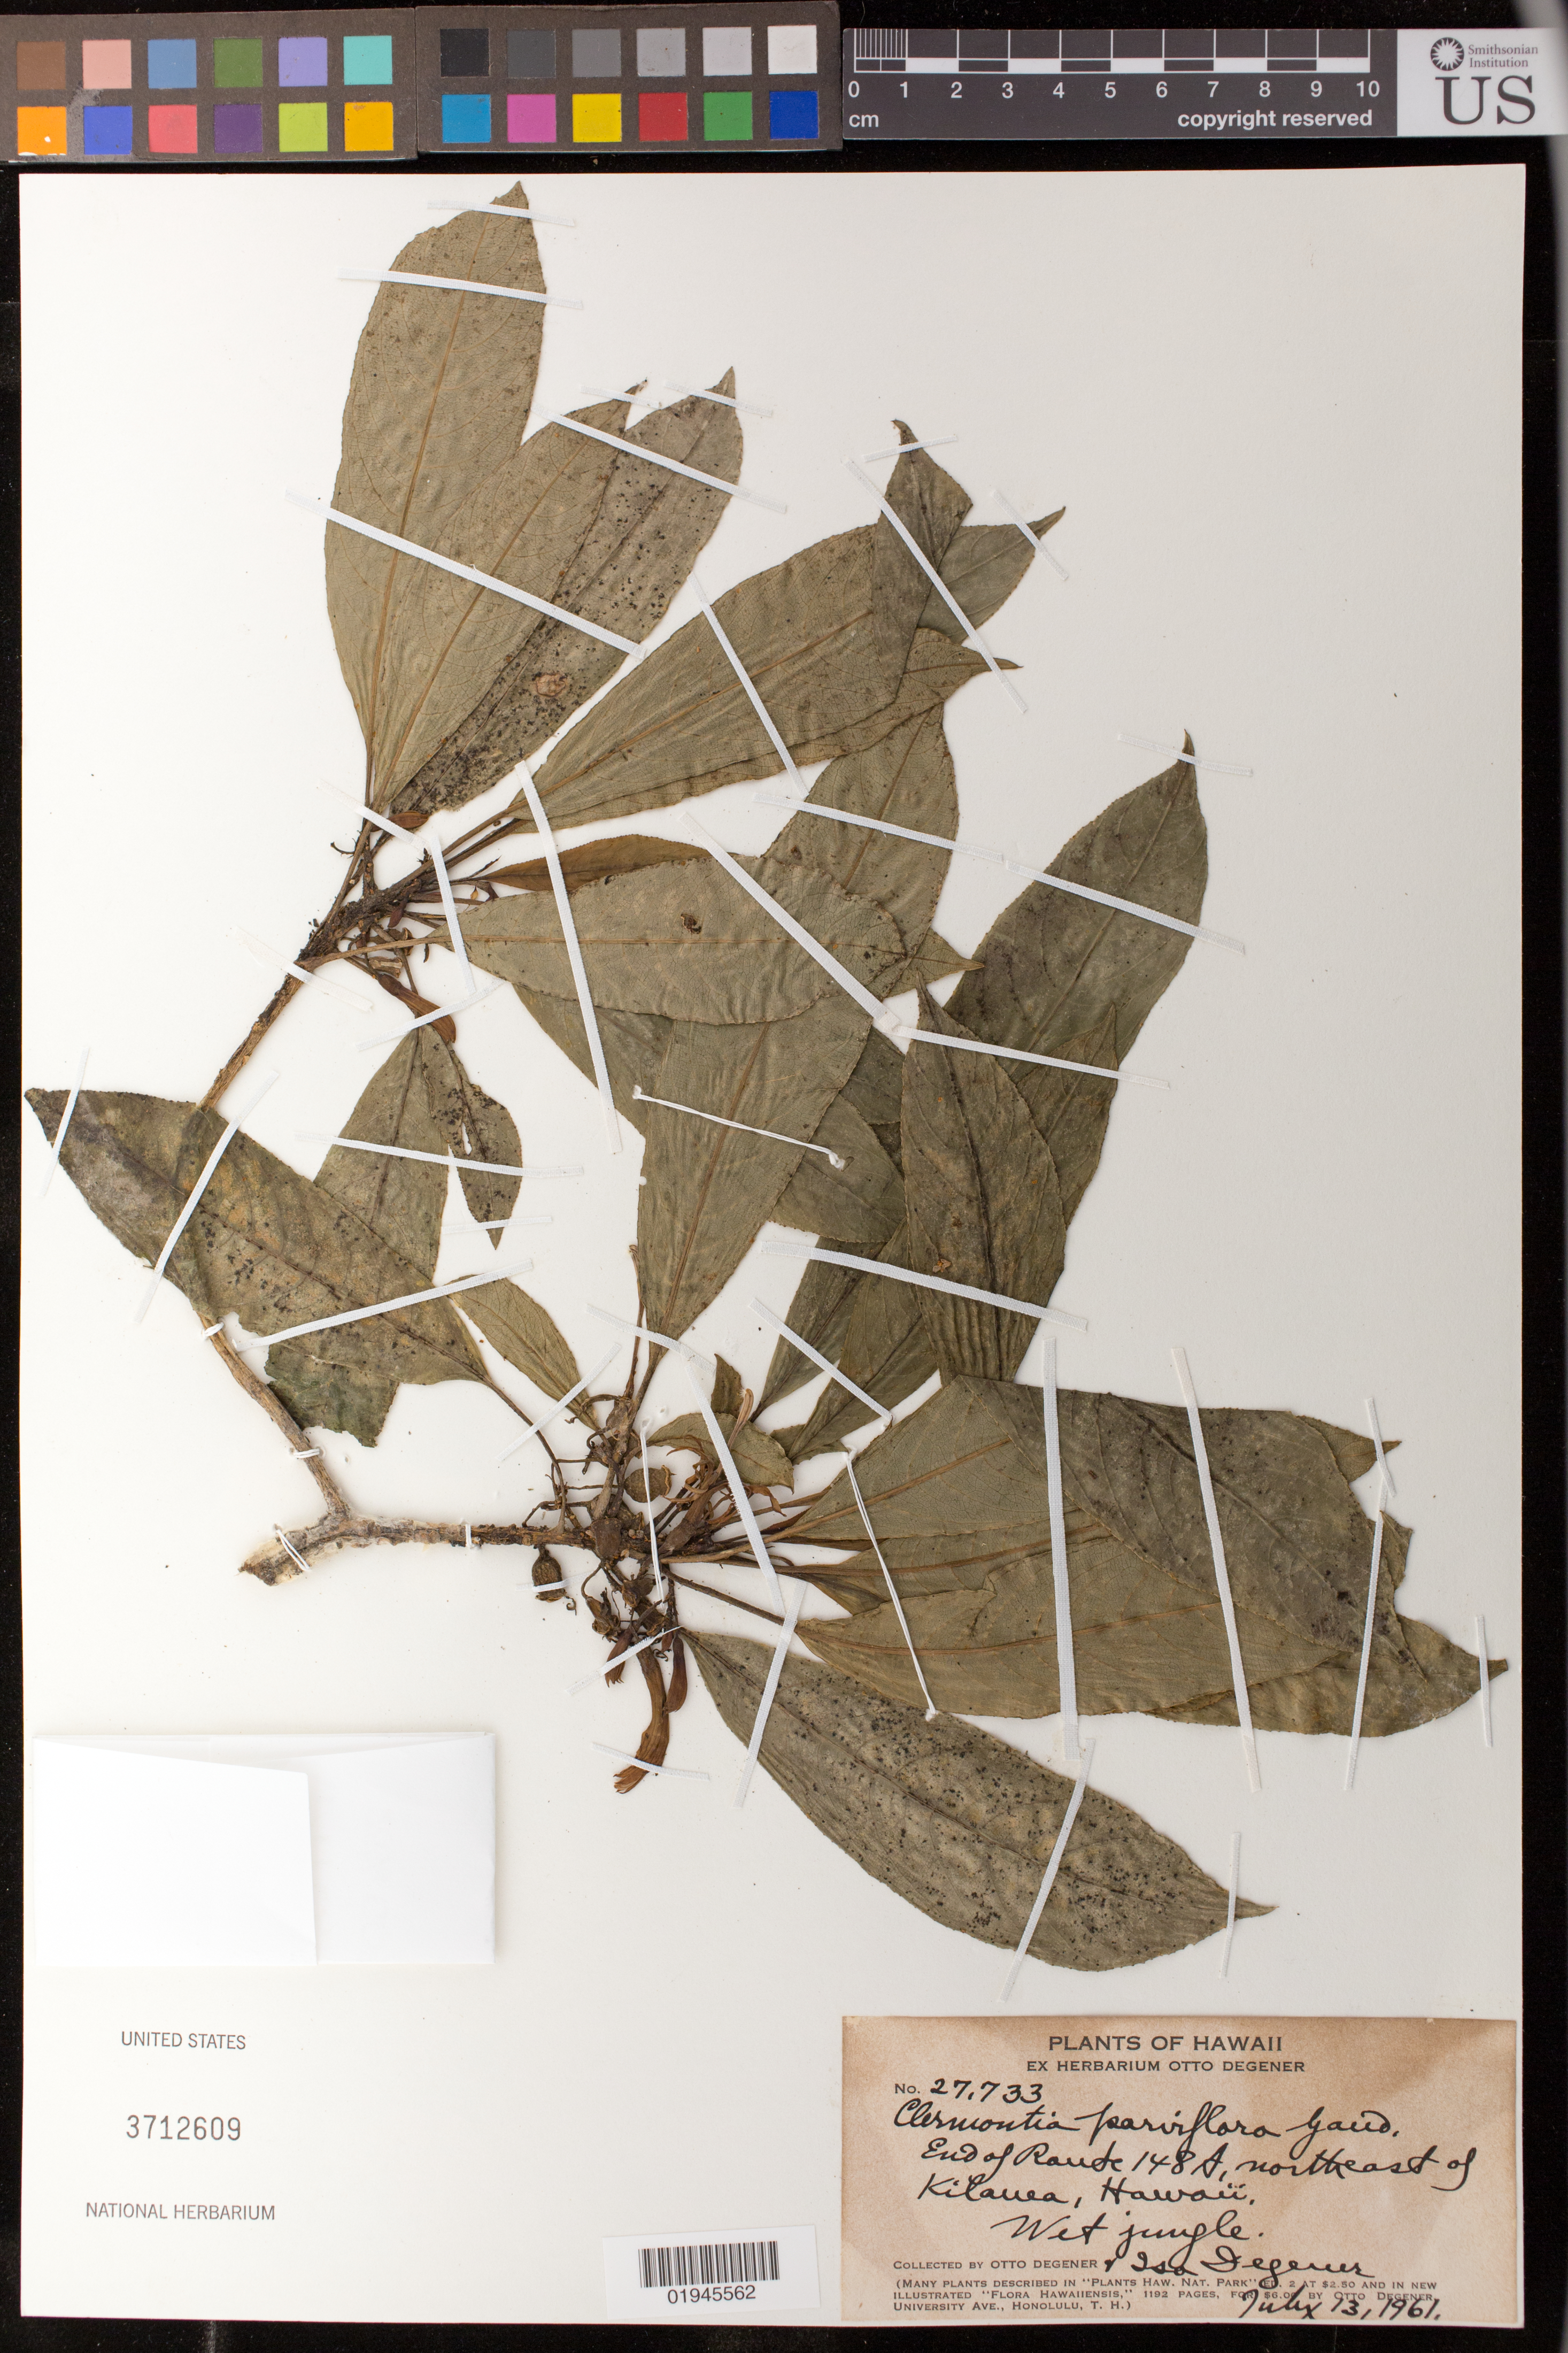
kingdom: Plantae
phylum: Tracheophyta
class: Magnoliopsida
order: Asterales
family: Campanulaceae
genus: Clermontia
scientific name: Clermontia parviflora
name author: Gaudich. ex A. Gray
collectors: O. Degener & I. Degener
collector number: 27733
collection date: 1961-07-13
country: United States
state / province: Hawaii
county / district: Hawaii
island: Hawaii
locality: End of Route 148A, northeast of Kilauea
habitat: Wet jungle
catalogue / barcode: US 3712609